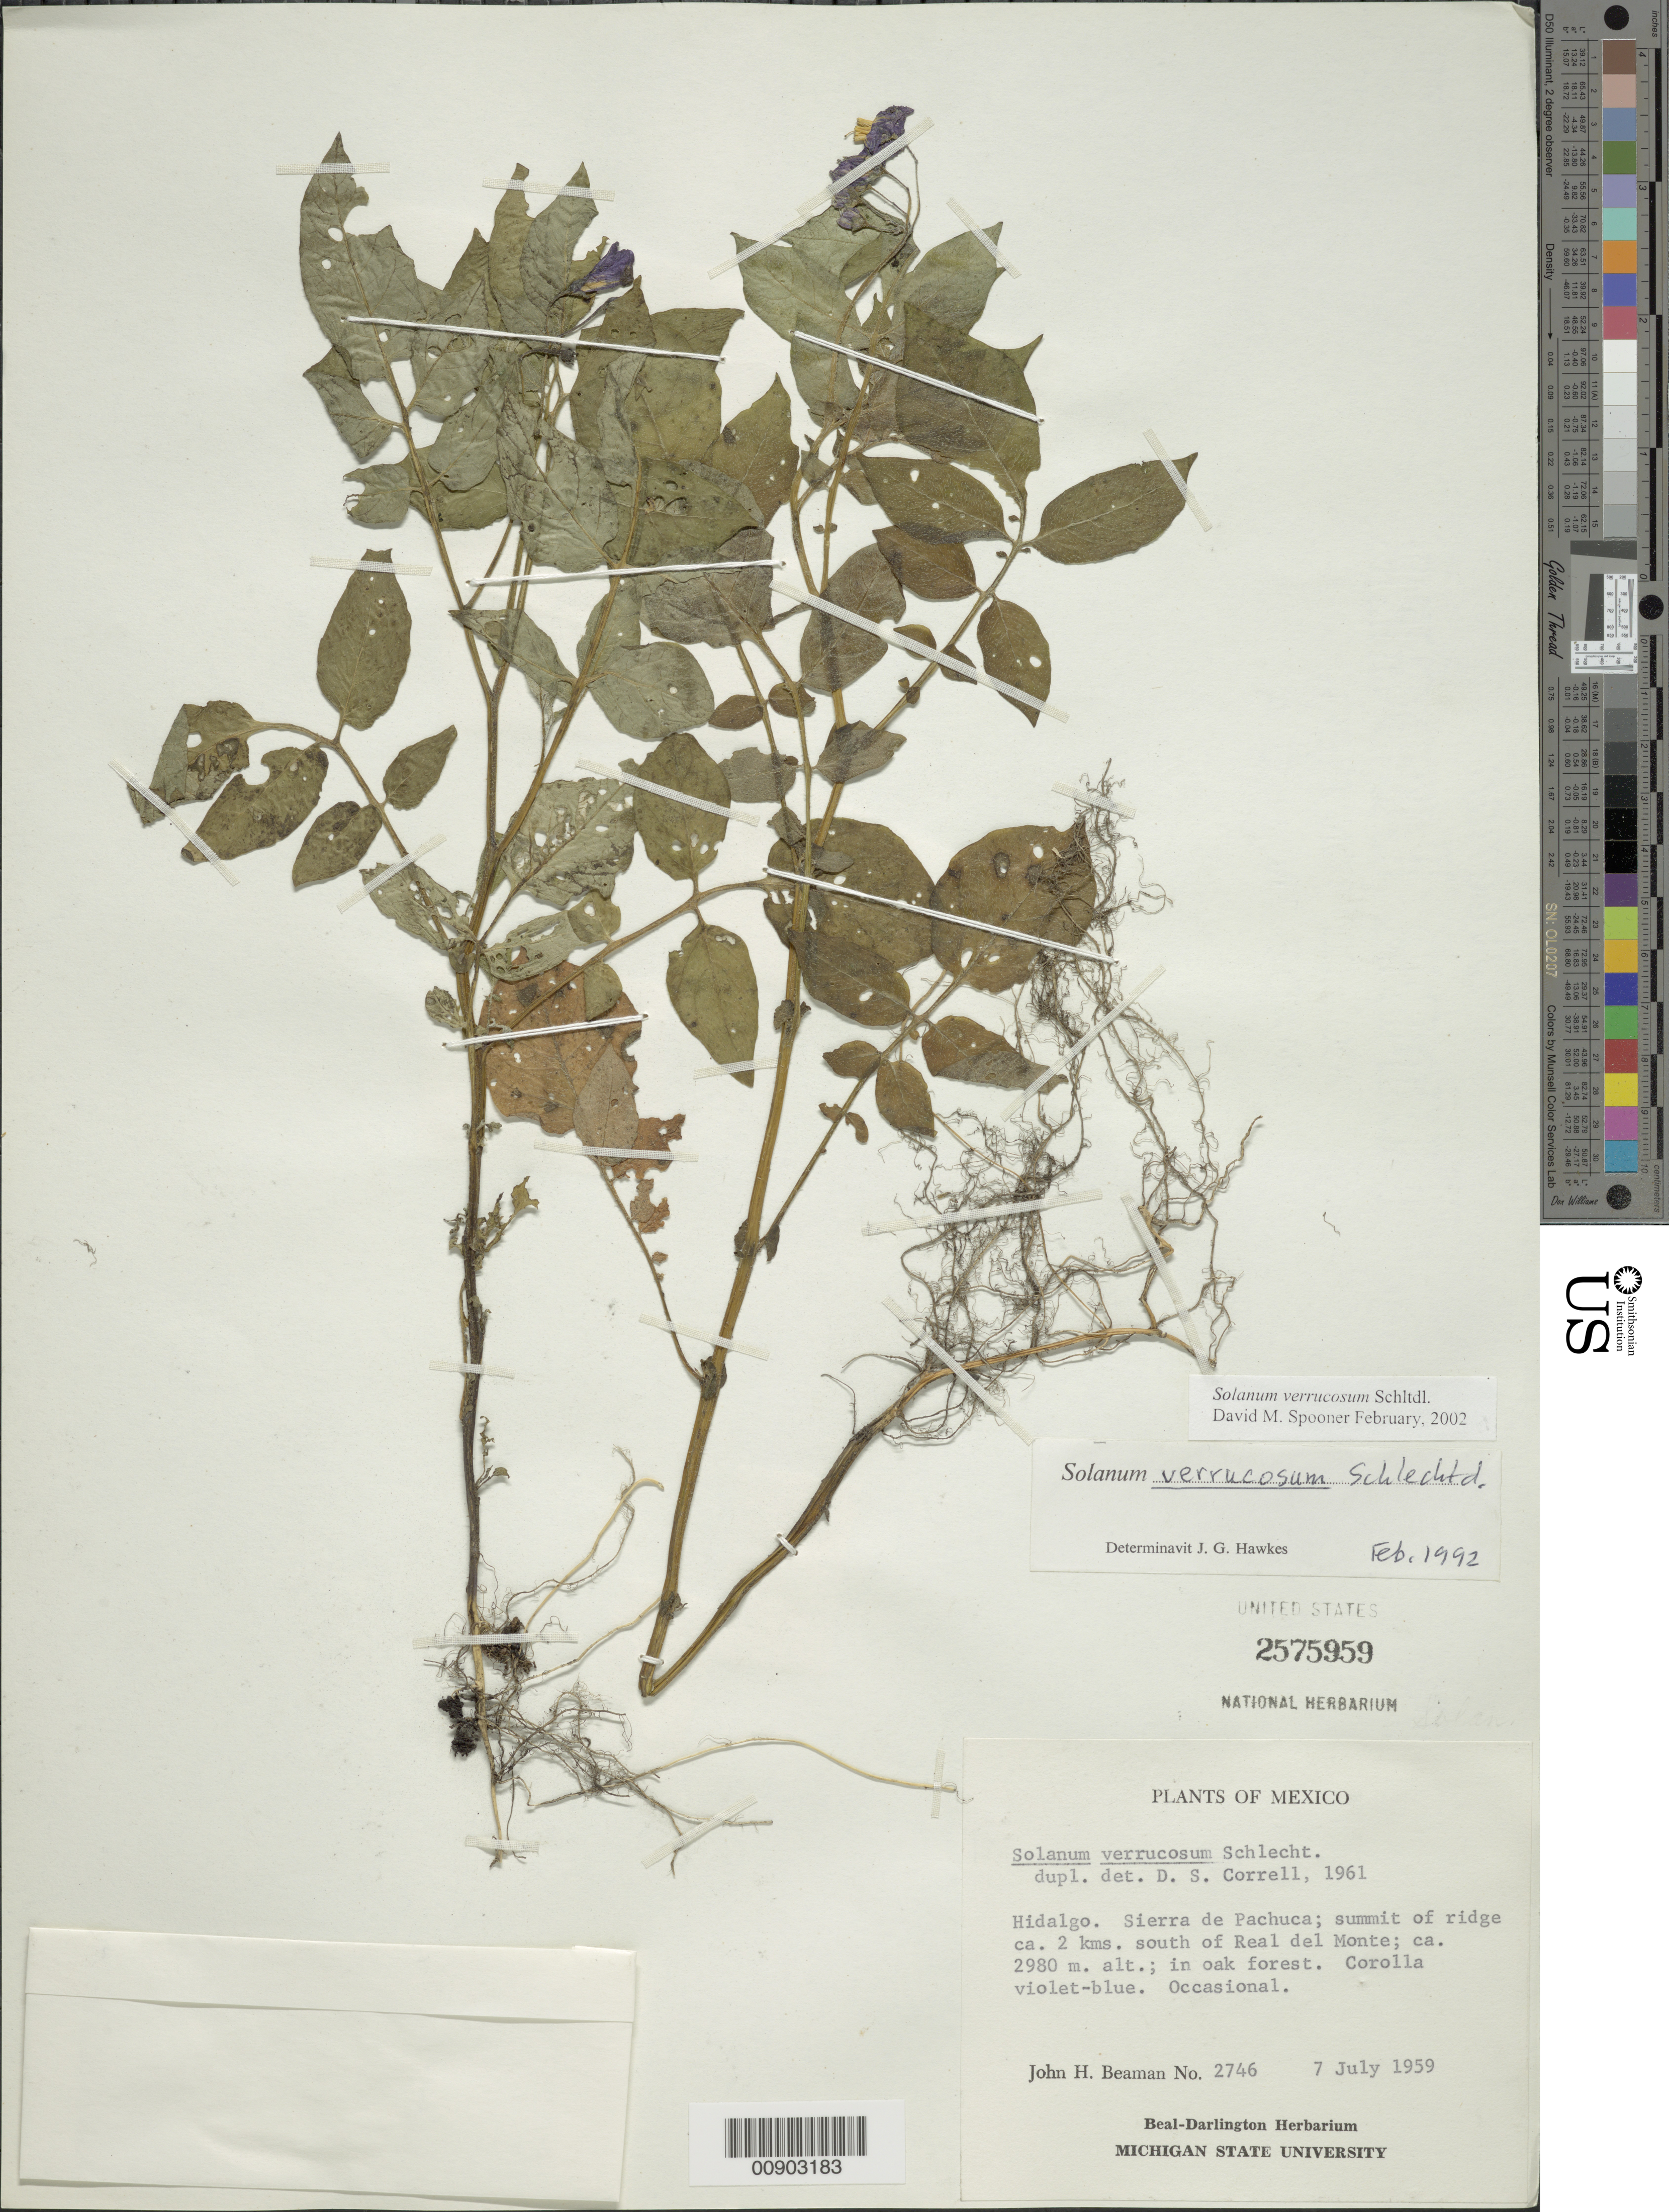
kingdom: Plantae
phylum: Tracheophyta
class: Magnoliopsida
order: Solanales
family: Solanaceae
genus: Solanum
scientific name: Solanum verrucosum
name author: Schltdl.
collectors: J. H. Beaman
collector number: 2746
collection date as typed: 07 Jul 1959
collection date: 1959-07-07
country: Mexico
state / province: Hidalgo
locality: Sierra de Pachuca; summit of ridge ca. 2 km. south of Real del Monte, Hidalgo.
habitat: In oak forest.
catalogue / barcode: US 2575959